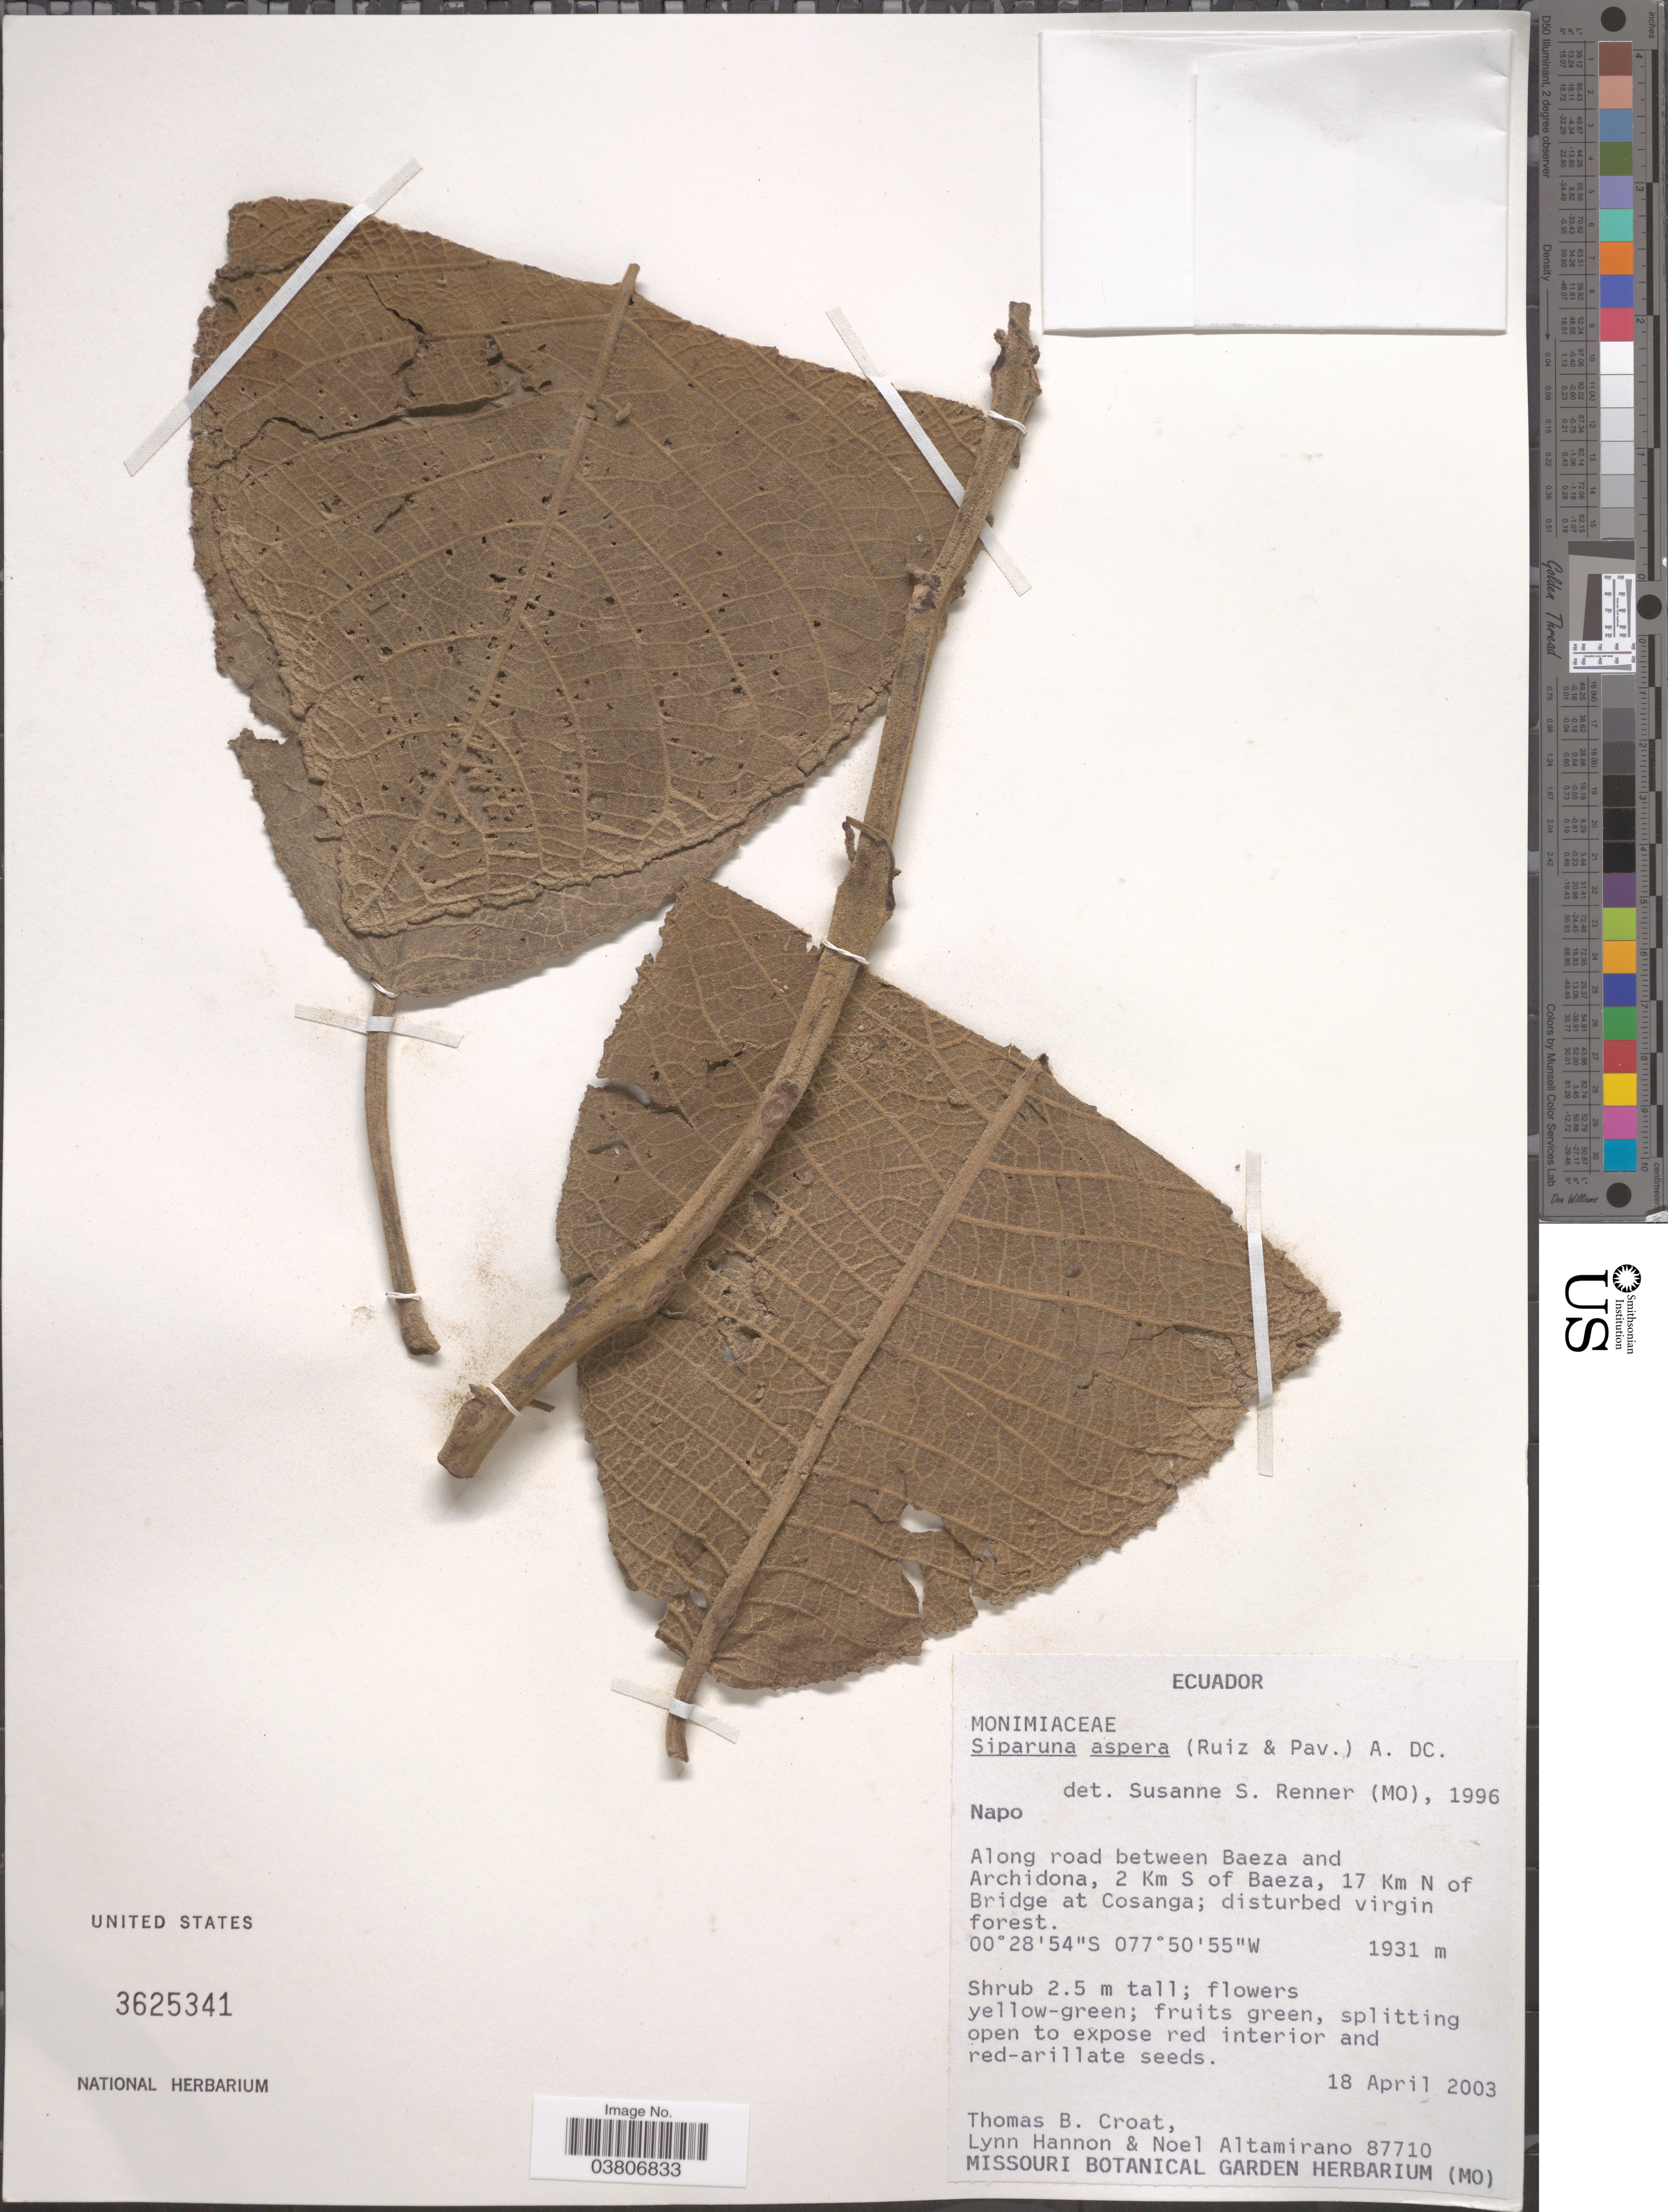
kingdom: Plantae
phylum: Tracheophyta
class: Magnoliopsida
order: Laurales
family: Siparunaceae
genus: Siparuna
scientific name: Siparuna aspera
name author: (Ruiz & Pav.) A. DC.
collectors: T. B. Croat, L. Hannon & N. Altamirano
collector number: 87710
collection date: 2003-04-18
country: Ecuador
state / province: Napo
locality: Along road between Baeza and Archidona, 2 Km S of Baeza, 17 Km N of Bridge at Cosanga.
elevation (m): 1931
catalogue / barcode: US 3625341